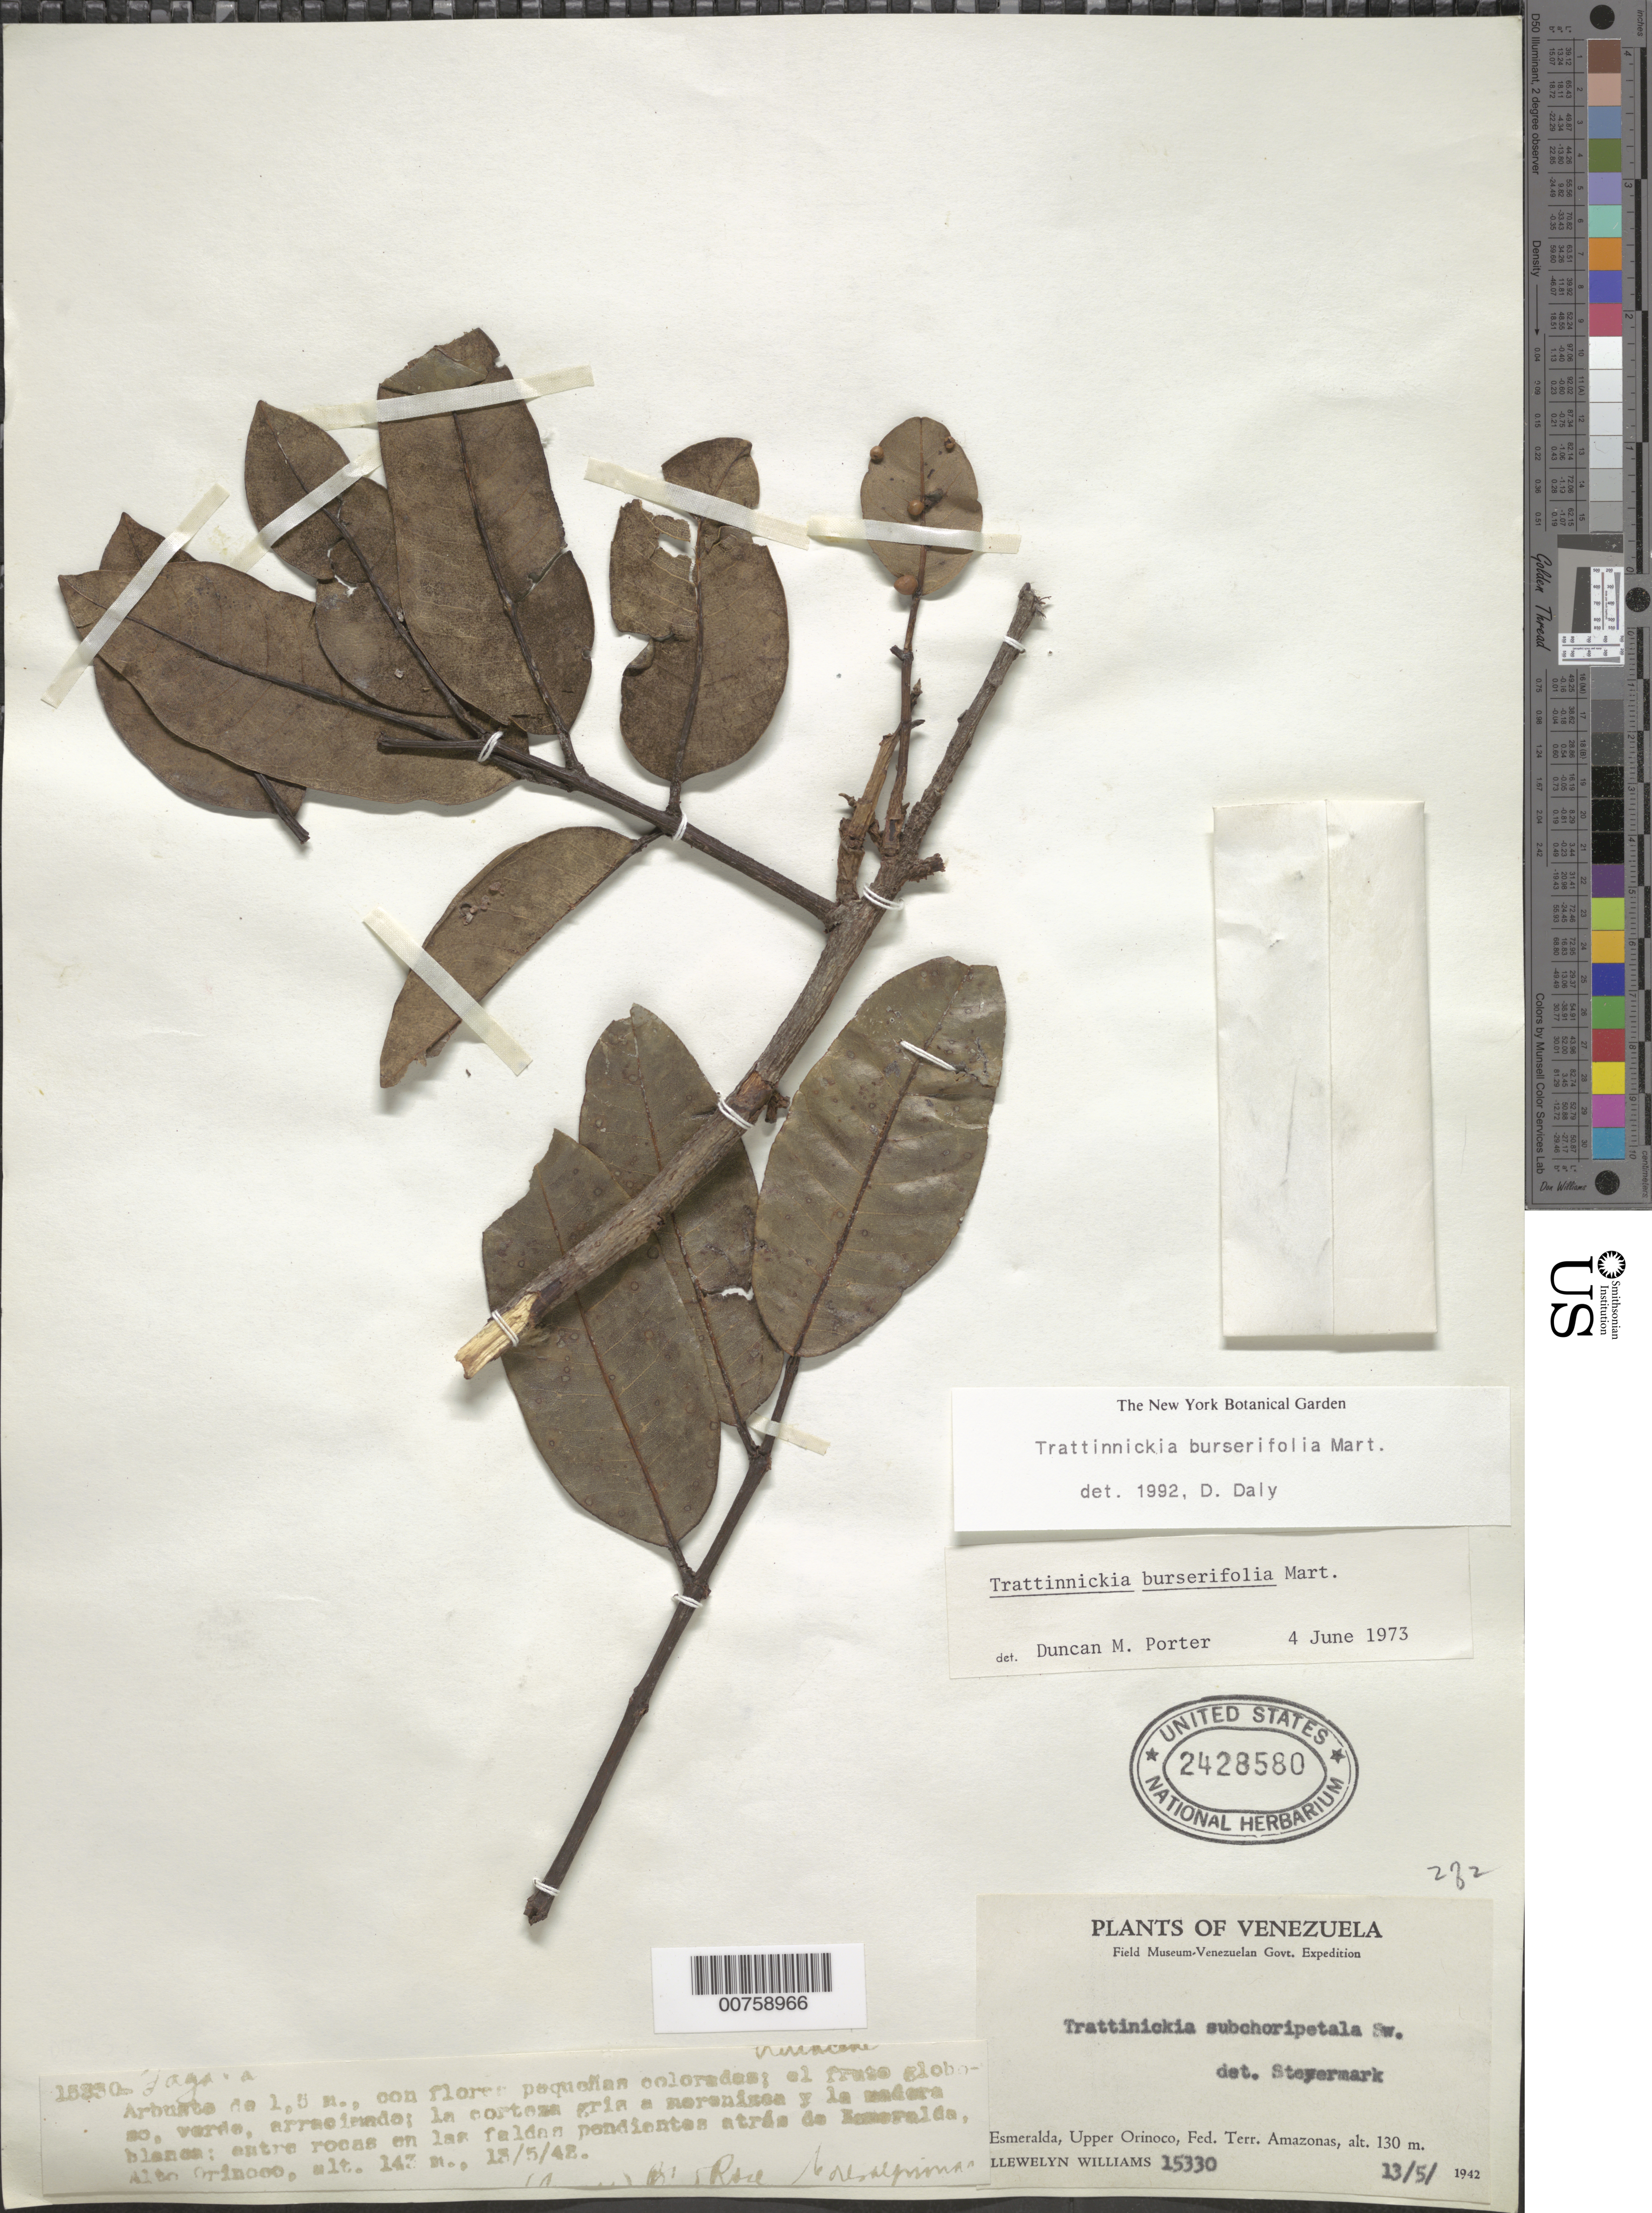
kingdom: Plantae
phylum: Tracheophyta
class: Magnoliopsida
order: Sapindales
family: Burseraceae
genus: Trattinnickia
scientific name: Trattinnickia burserifolia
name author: Mart.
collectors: Ll. Williams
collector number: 15330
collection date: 1942-05-13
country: Venezuela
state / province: Amazonas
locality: Entre rocas en las faldas pendientes atrás de Esmeralda, Alto Orinoco. Esmeralda, Upper Orinoco, Fed. Terr. Amazonas.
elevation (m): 143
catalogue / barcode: US 2428580